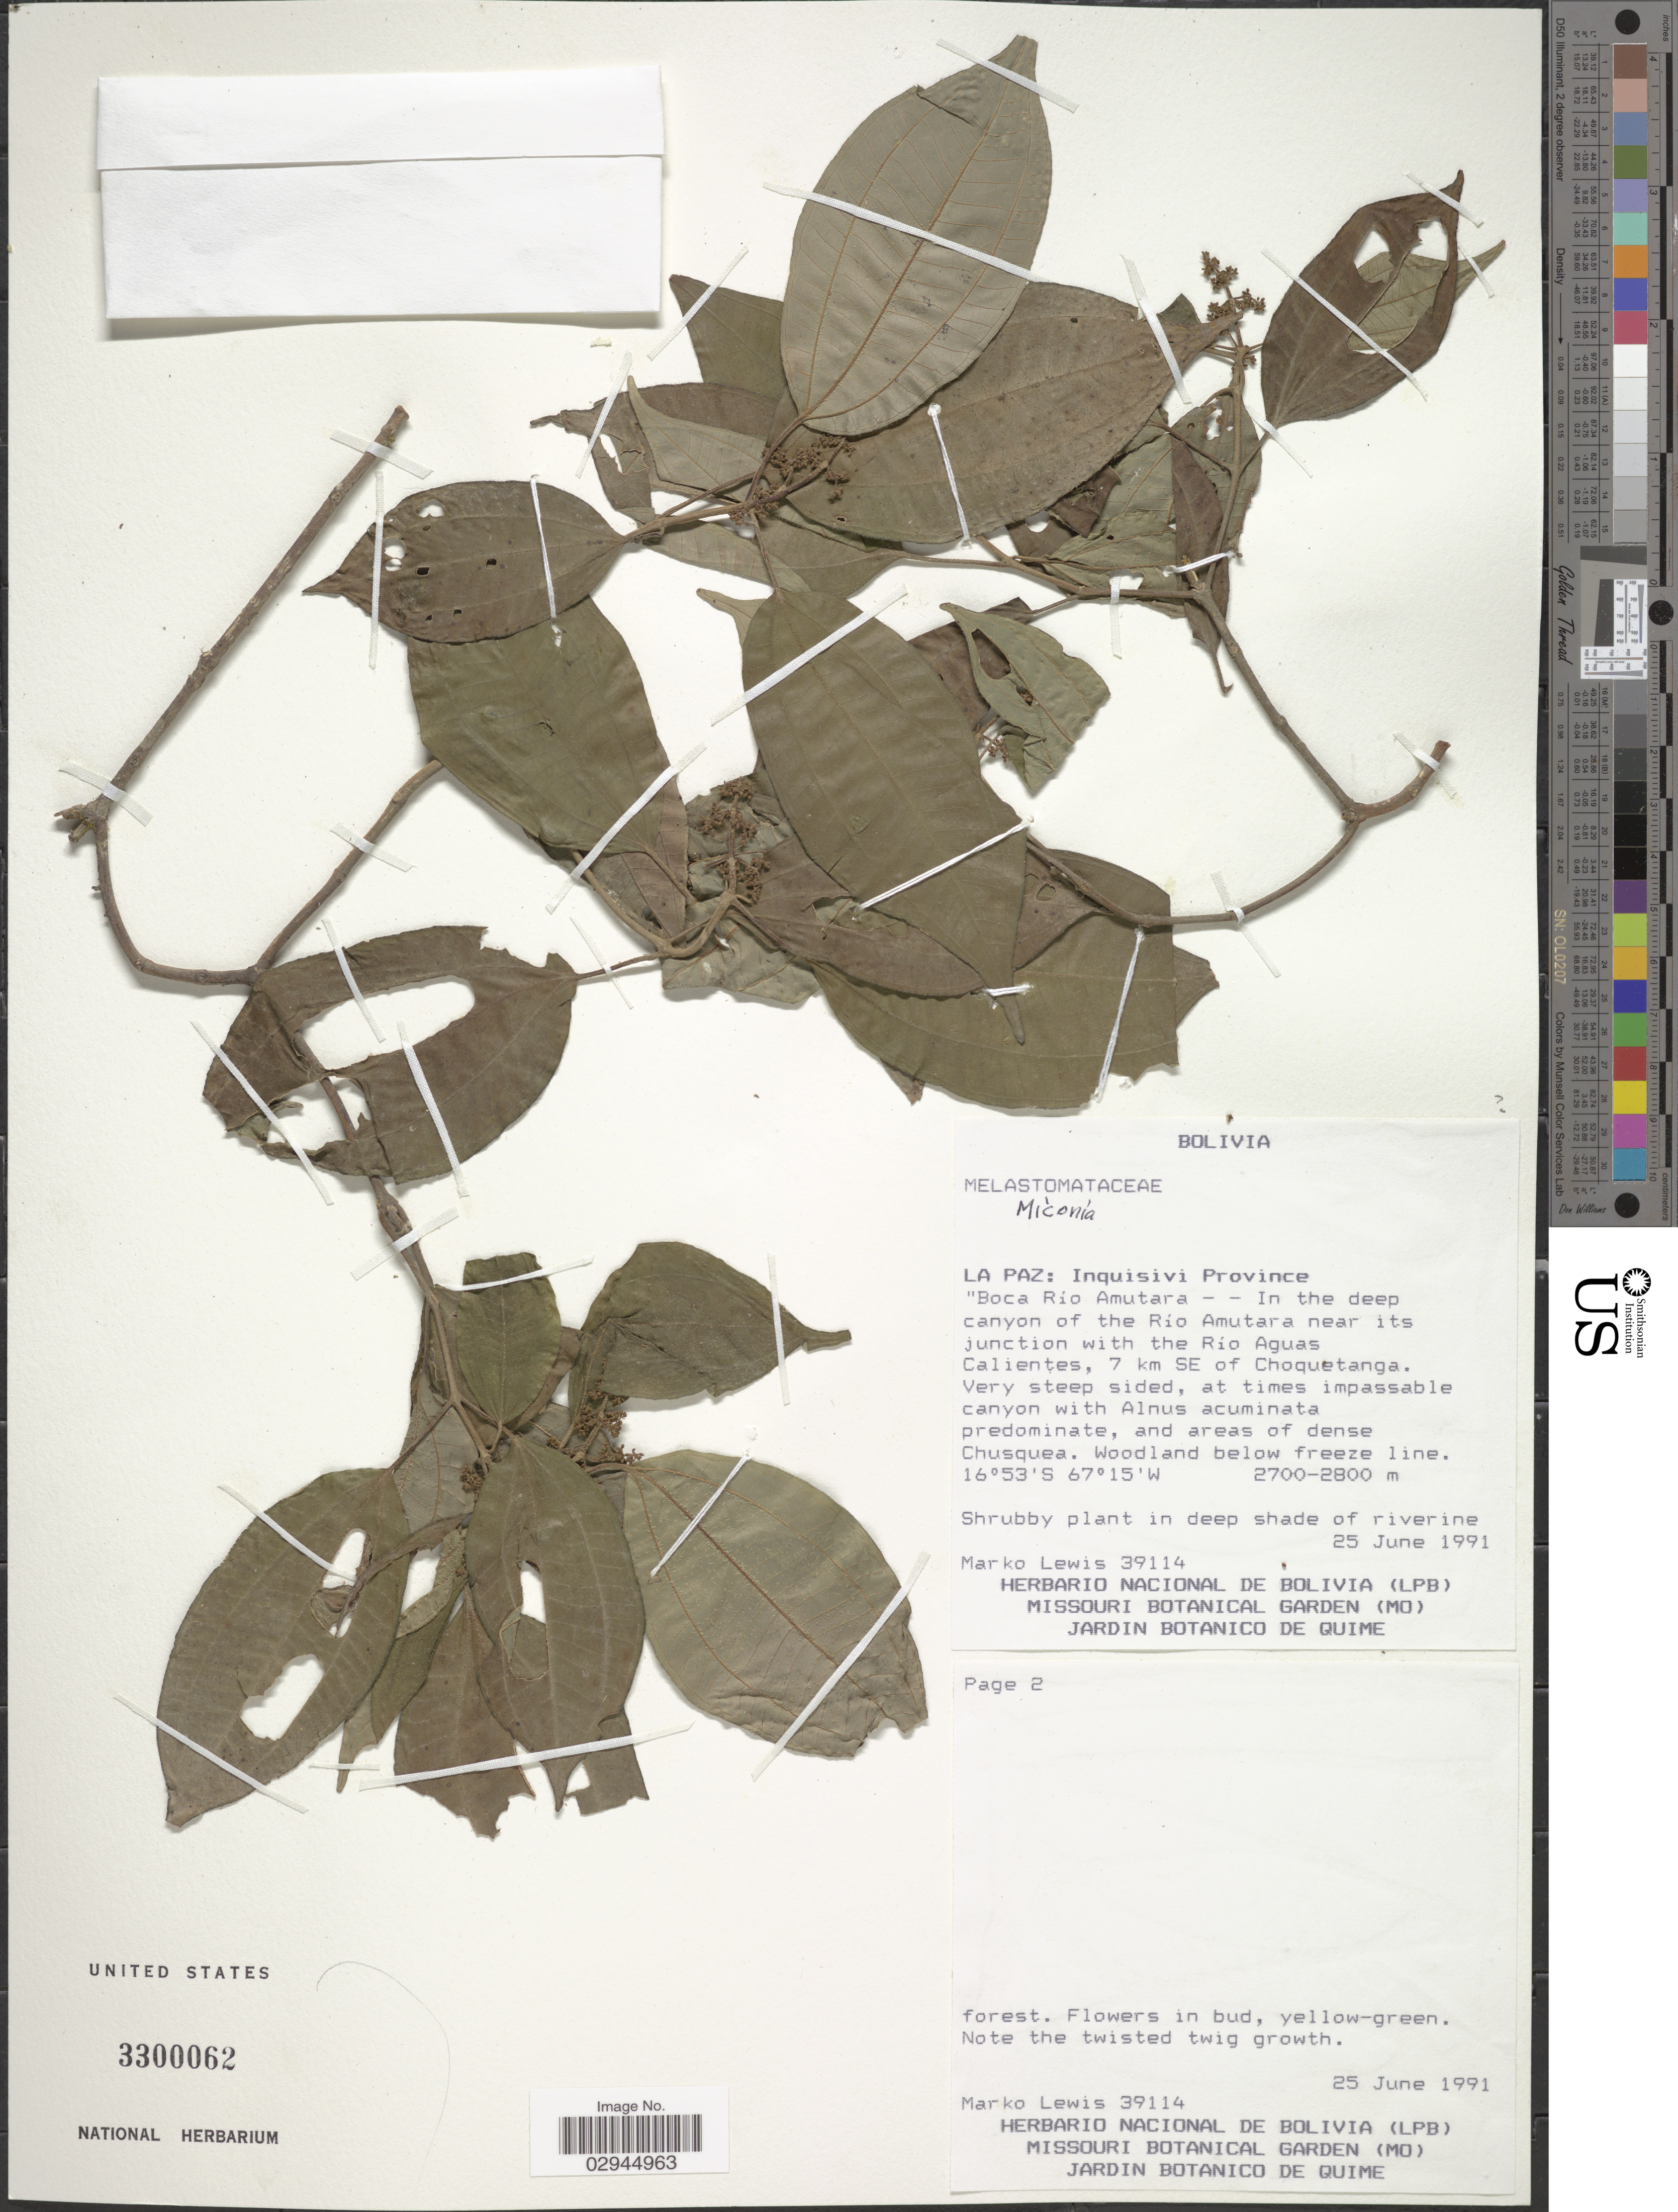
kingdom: Plantae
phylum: Tracheophyta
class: Magnoliopsida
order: Myrtales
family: Melastomataceae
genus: Miconia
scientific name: Miconia sp.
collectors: M. A. Lewis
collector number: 39114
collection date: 1991-06-25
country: Bolivia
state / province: La Paz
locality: Inquisivi Province. Boca Río Amutara - - In the deep canyon of the Río Amutara near its junction with the Río Aguas Calientes, 7 km SE of Choquetanga.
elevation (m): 2700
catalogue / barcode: US 3300062